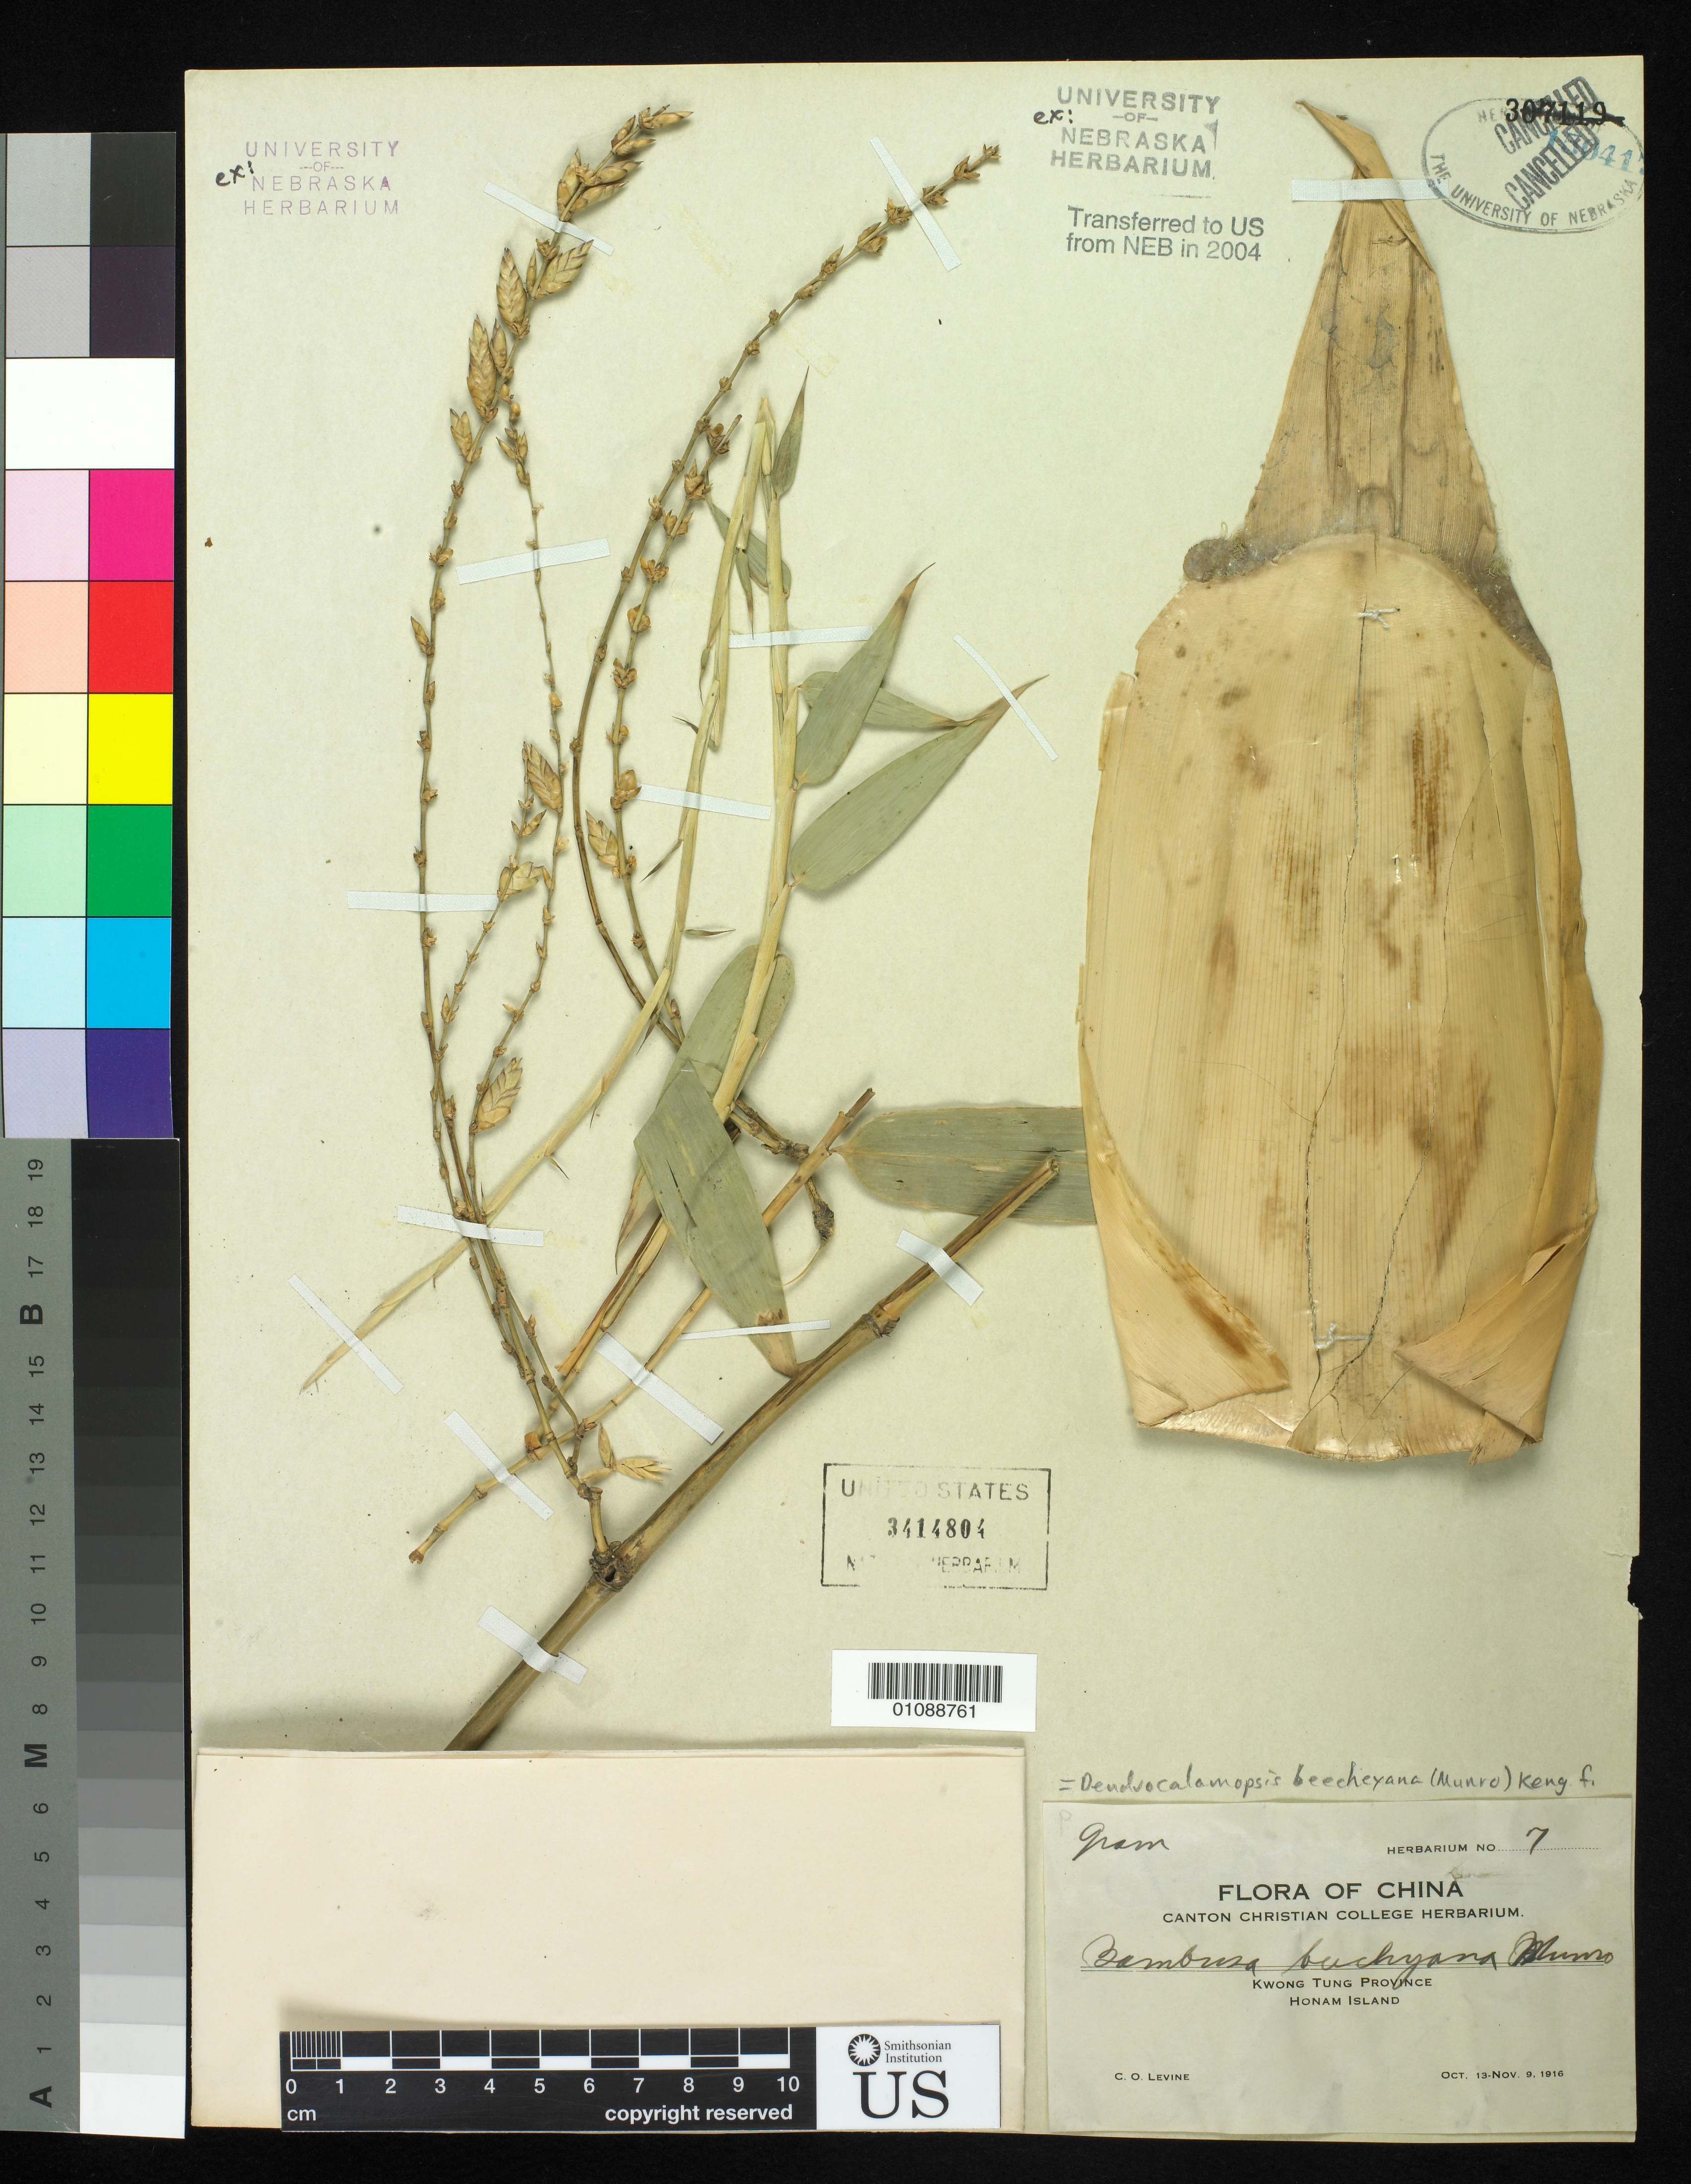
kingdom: Plantae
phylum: Tracheophyta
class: Liliopsida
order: Poales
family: Poaceae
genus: Dendrocalamopsis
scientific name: Dendrocalamopsis beecheyana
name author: (Munro) Keng f.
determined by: Smith, Stephen F., (US), NMNH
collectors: C. O. Levine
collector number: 7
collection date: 1916-11-09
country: China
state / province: Guangdong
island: Honam I.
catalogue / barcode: US 3414804